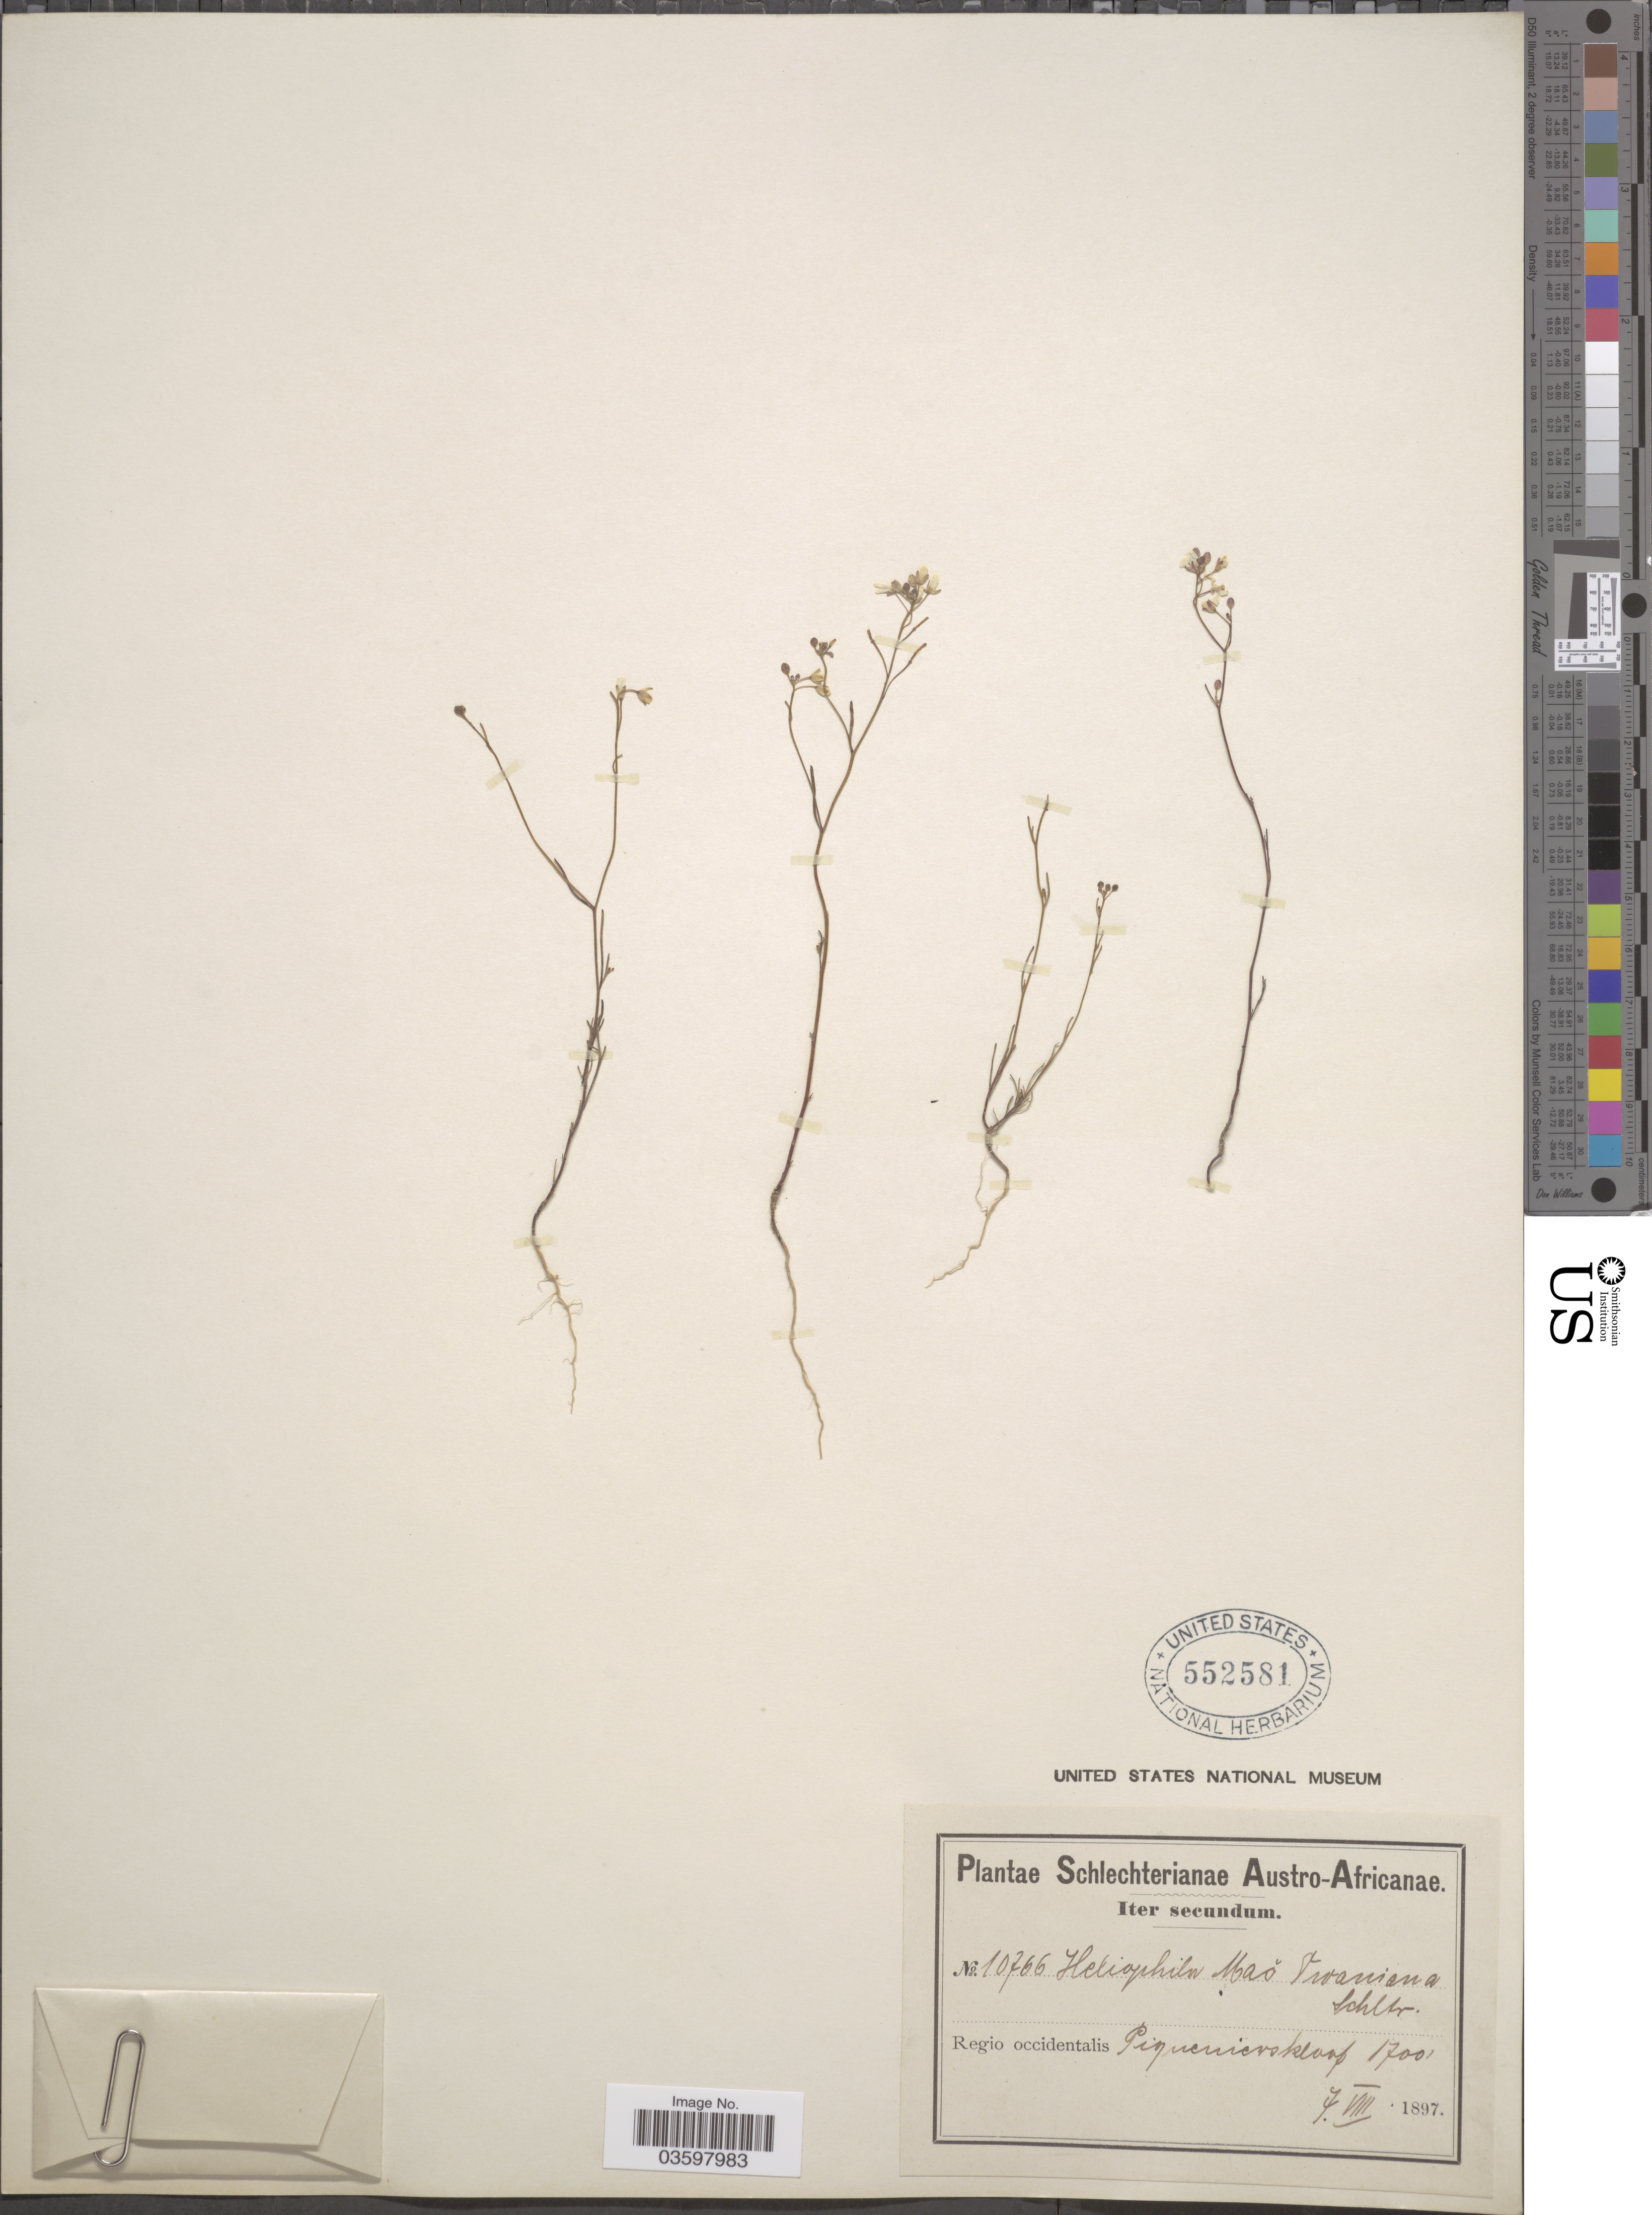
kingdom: Plantae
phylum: Tracheophyta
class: Magnoliopsida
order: Brassicales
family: Brassicaceae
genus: Heliophila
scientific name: Heliophila macowaniana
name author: Schltr.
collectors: Schlechter, --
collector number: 10766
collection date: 1897-08-07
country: South Africa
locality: Austro-Africanae. Regio occidentalis. Piquenierskloof.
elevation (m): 518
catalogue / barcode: US 552581